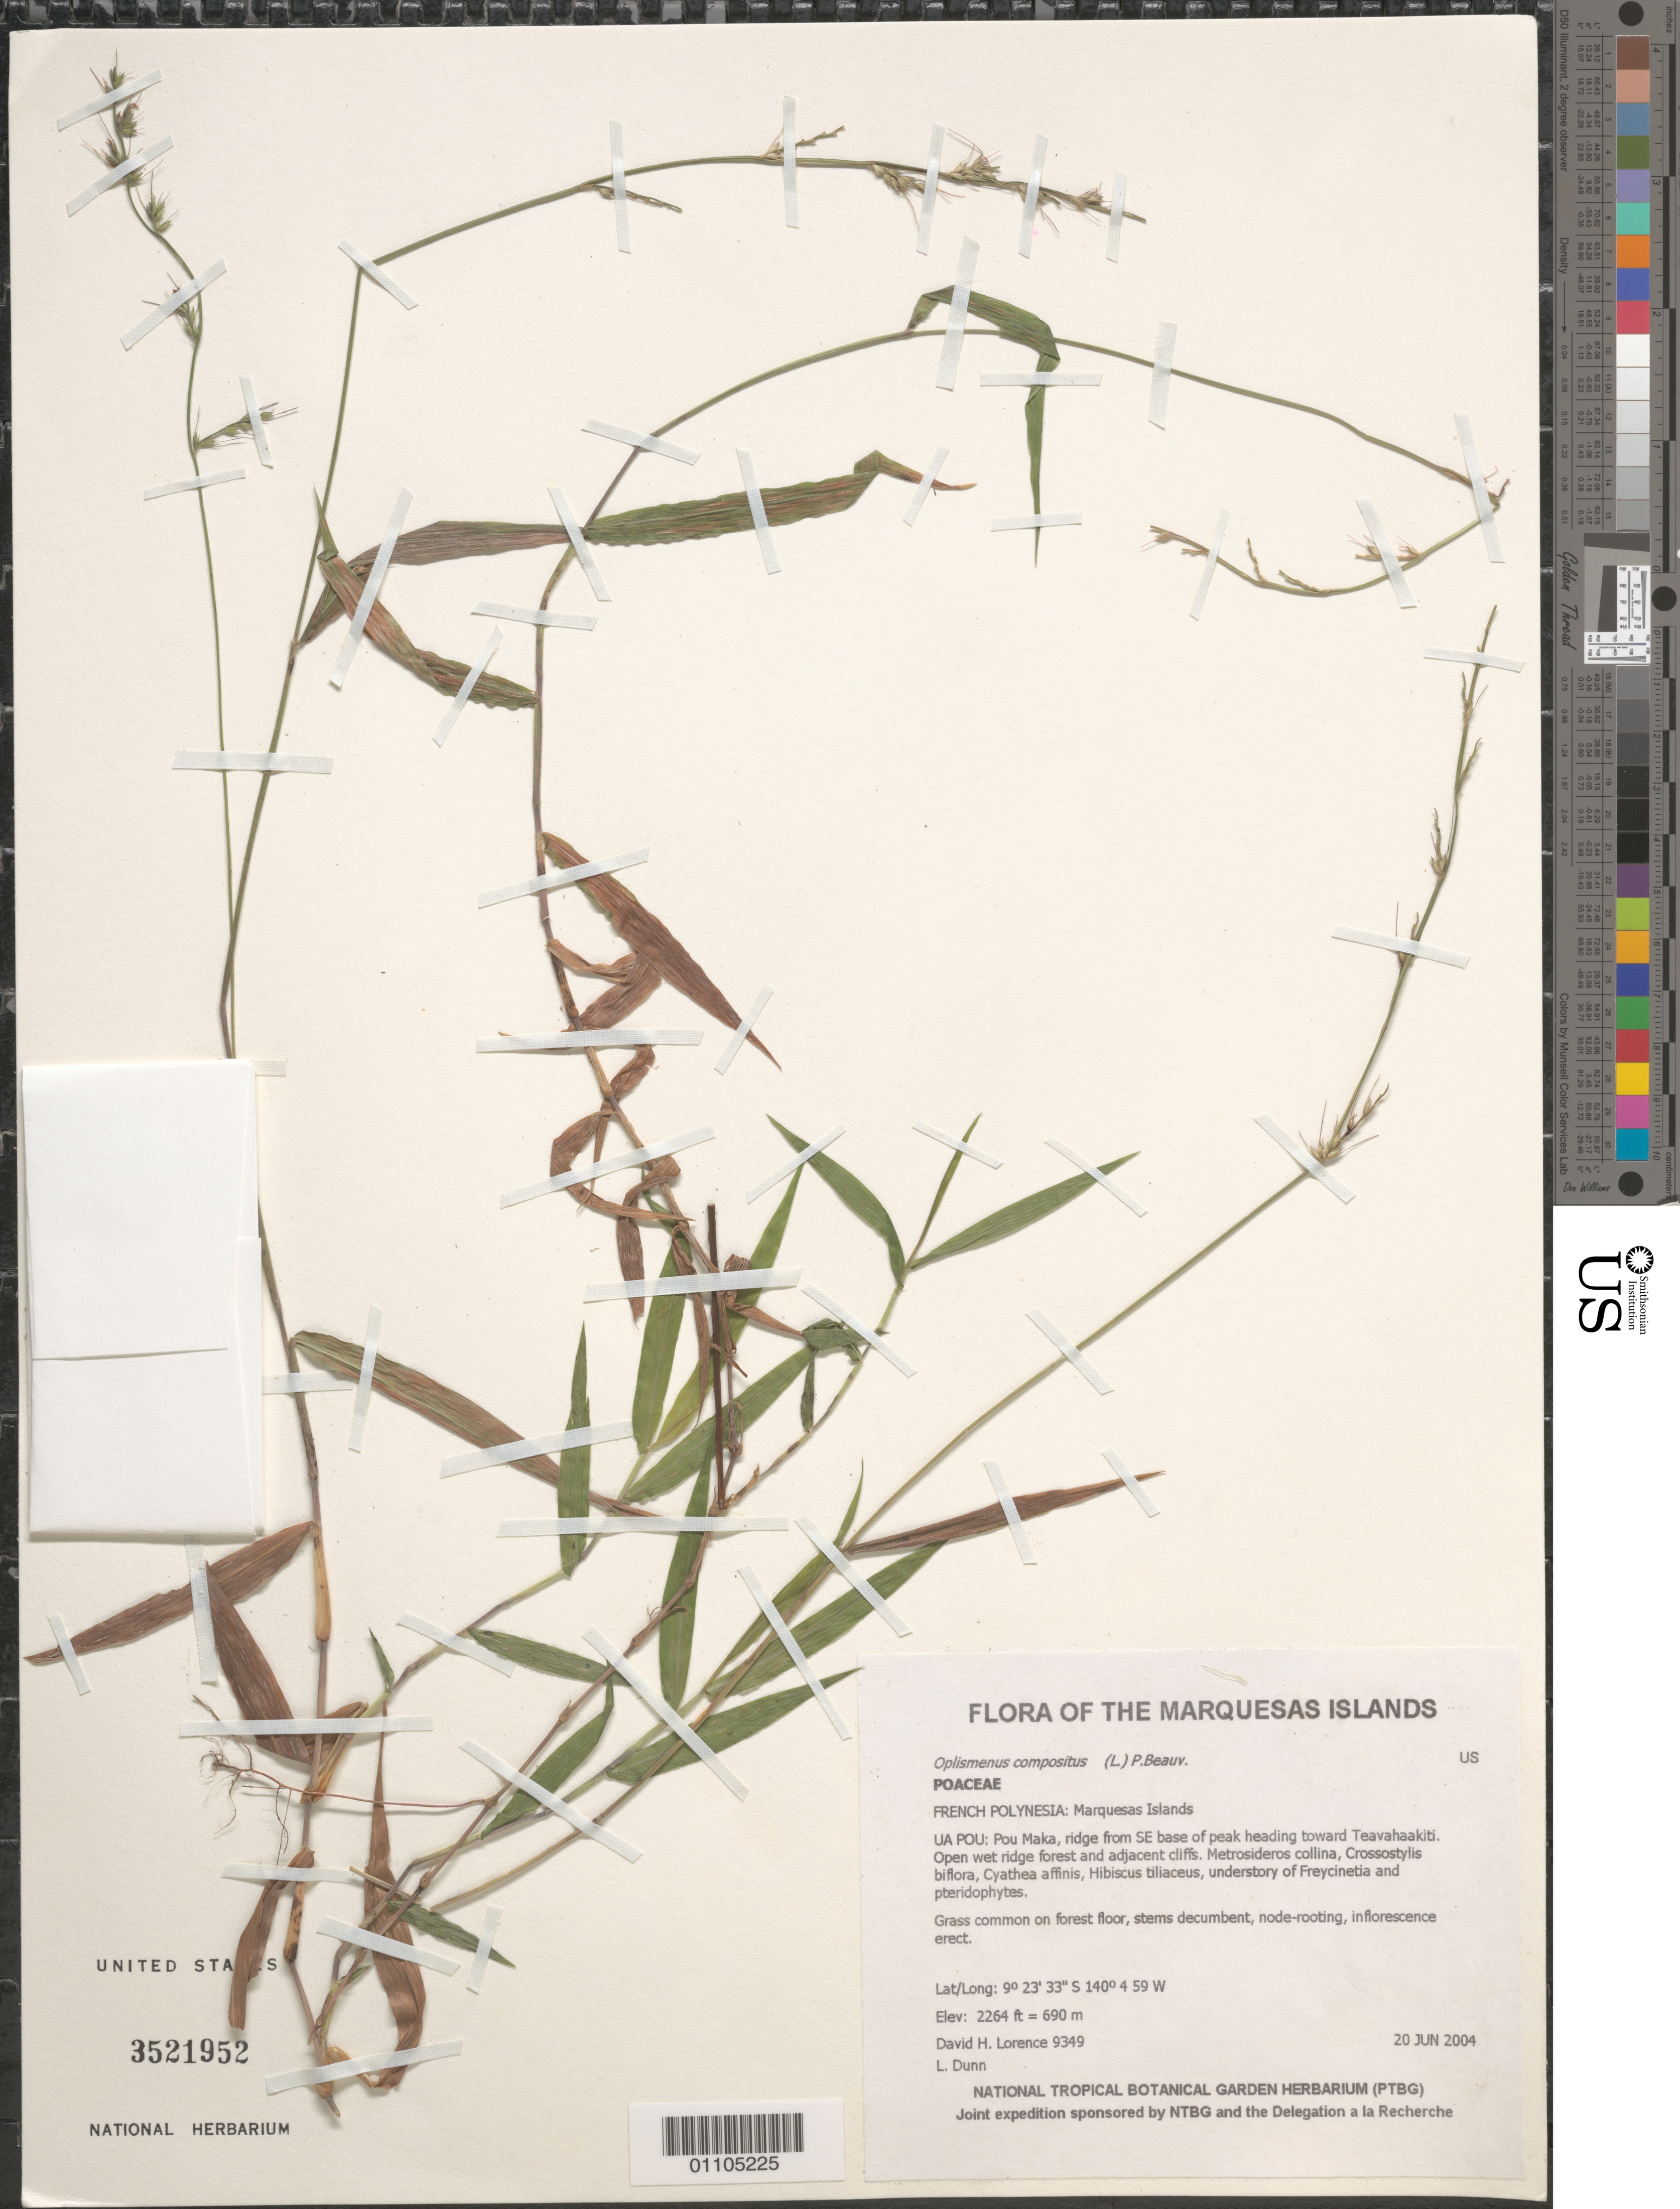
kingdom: Plantae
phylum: Tracheophyta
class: Liliopsida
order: Poales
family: Poaceae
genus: Oplismenus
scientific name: Oplismenus compositus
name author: (L.) P. Beauv.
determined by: Lorence, David H., (PTBG), National Tropical Botanical Garden (UNITED STATES)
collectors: D. Lorence & L. Dunn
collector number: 9349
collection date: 2004-06-20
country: French Polynesia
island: Ua Pou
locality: Pou Maka, ridge from SE base of peak heading toward Teavahaakiti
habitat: Open wet ridge forest and adjacent cliffs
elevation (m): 690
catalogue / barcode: US 3521952